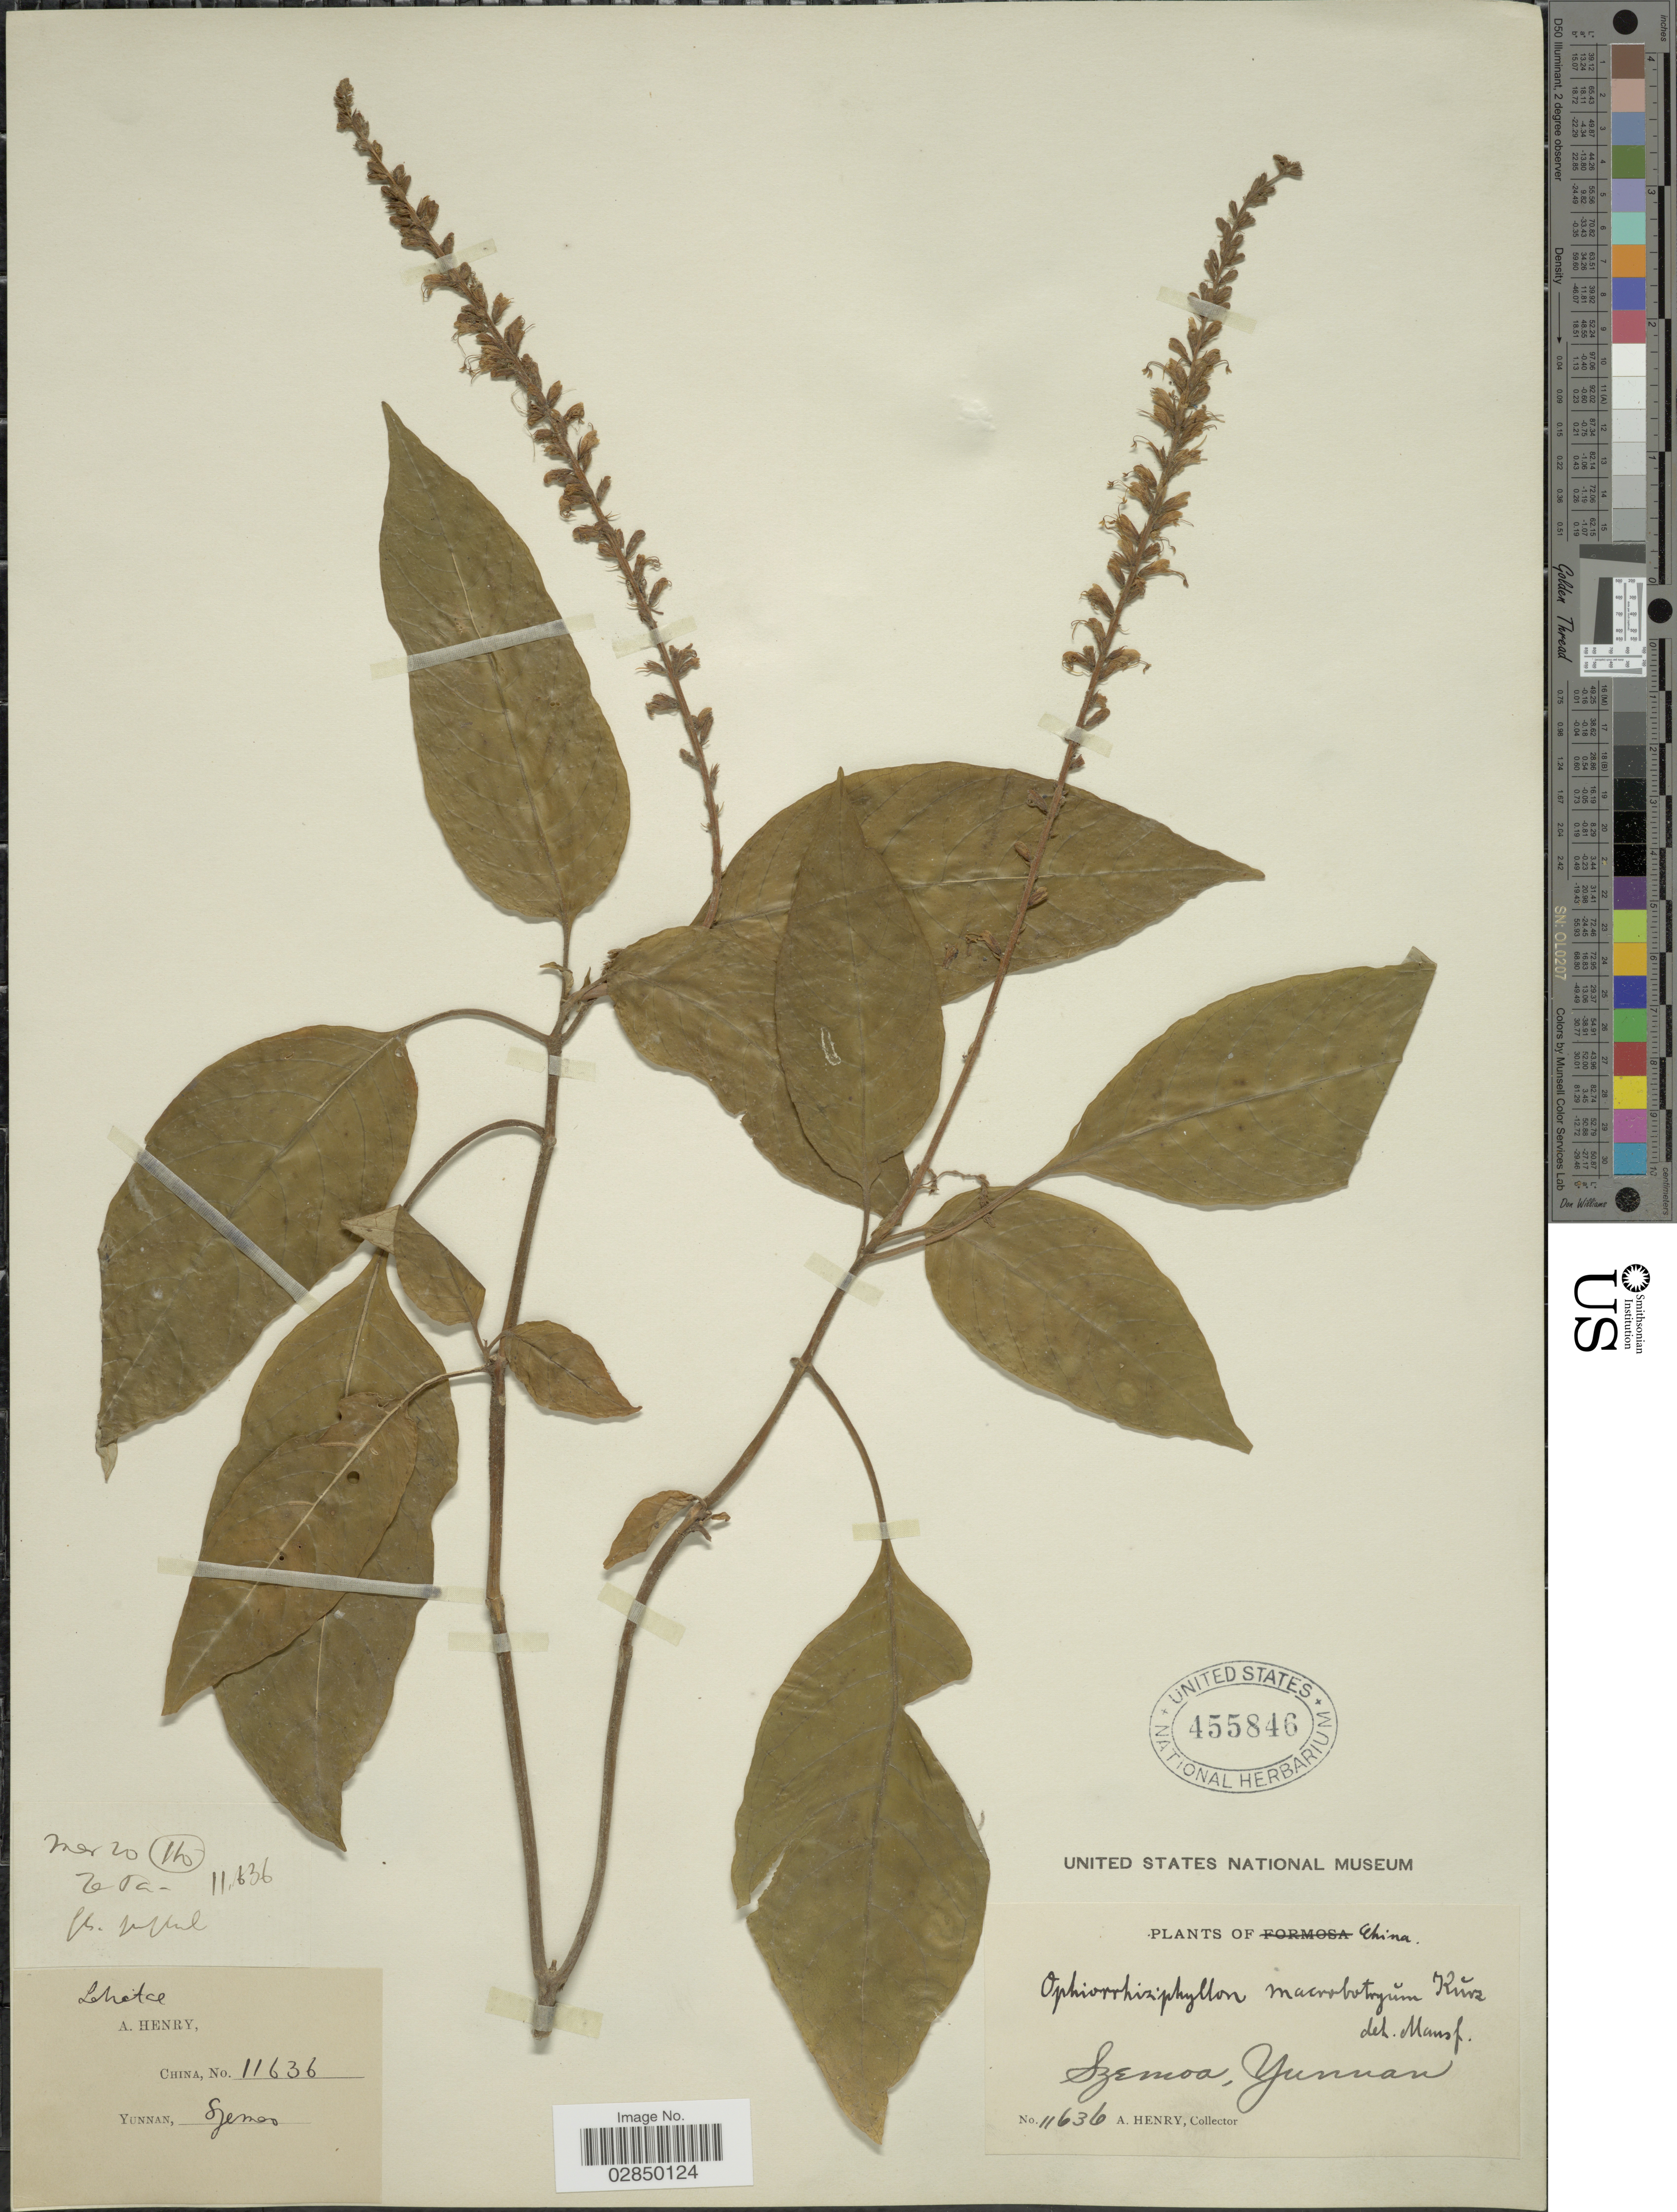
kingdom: Plantae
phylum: Tracheophyta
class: Magnoliopsida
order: Lamiales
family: Acanthaceae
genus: Ophiorrhiziphyllon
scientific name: Ophiorrhiziphyllon macrobotryum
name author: Kurz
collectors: A. Henry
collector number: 11636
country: China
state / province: Yunnan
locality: Szemoa. Ze Pa. Ho.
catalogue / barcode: US 455846